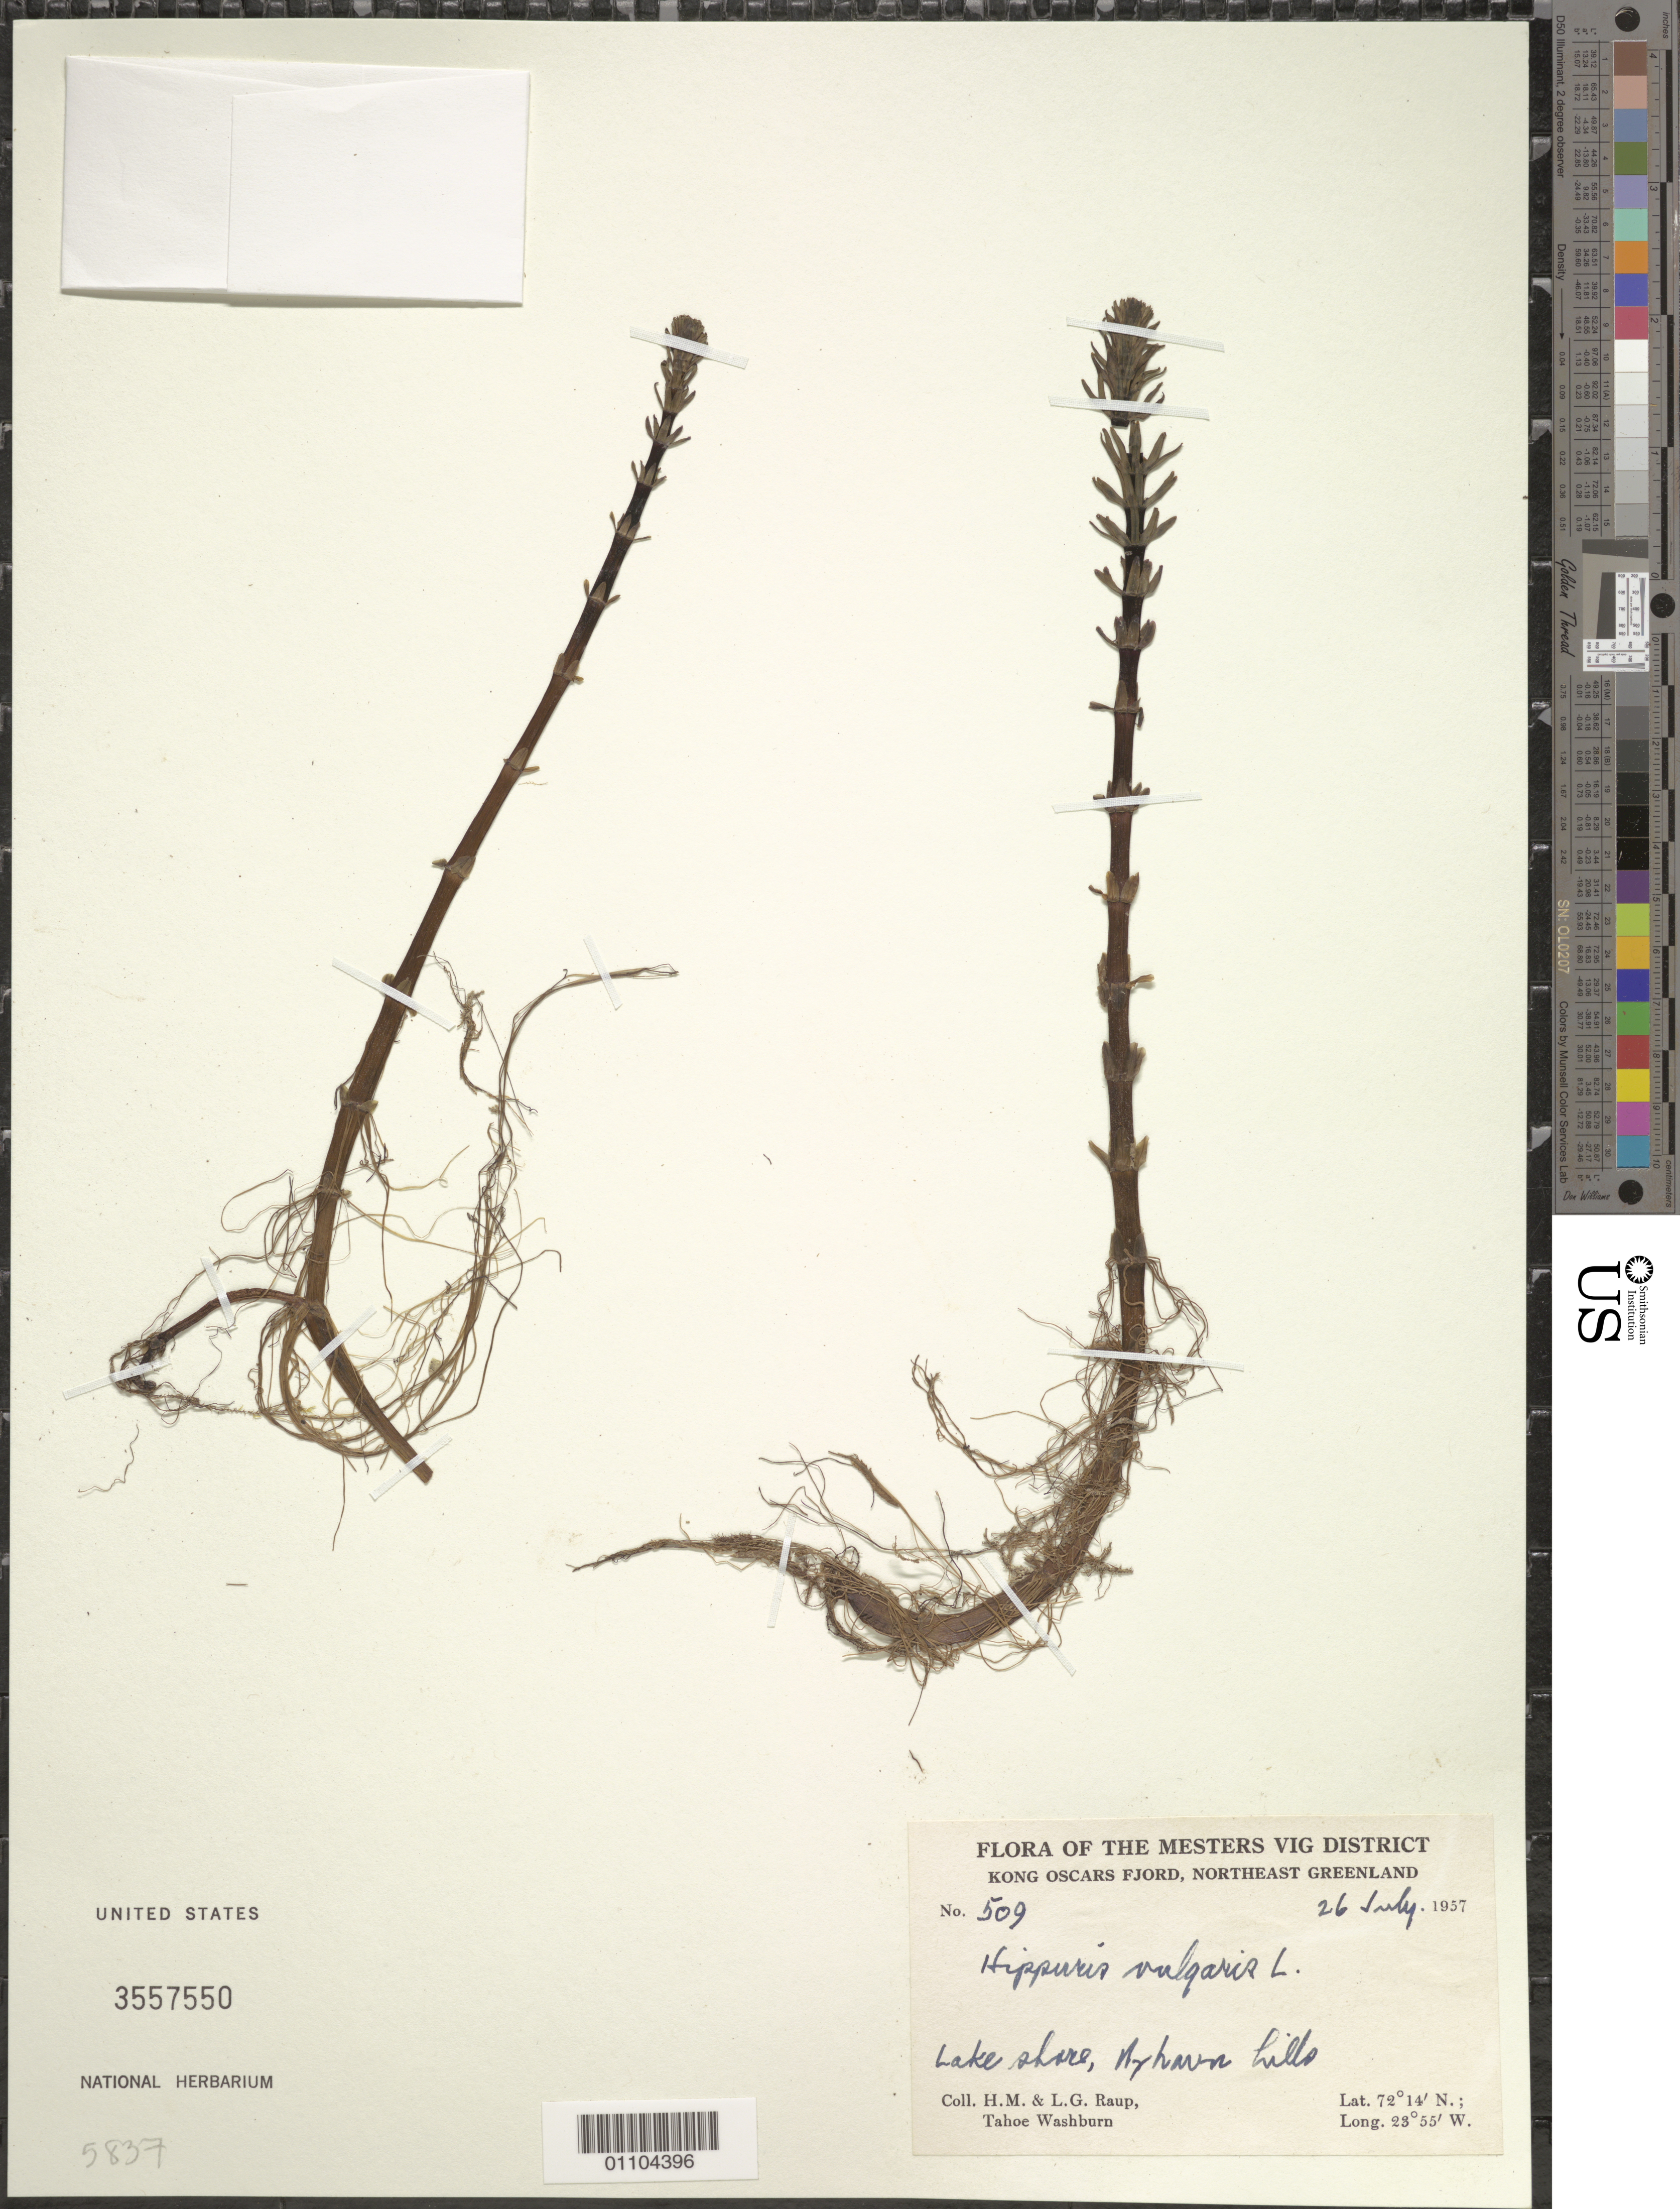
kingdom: Plantae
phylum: Tracheophyta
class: Magnoliopsida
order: Lamiales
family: Plantaginaceae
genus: Hippuris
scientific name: Hippuris vulgaris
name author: L.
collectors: H. Raup, L. Raup & T. Washburn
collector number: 509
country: Greenland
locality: Kong Oscars Fjord, Lake shore, Ryhavn Hilla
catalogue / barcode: US 3557550